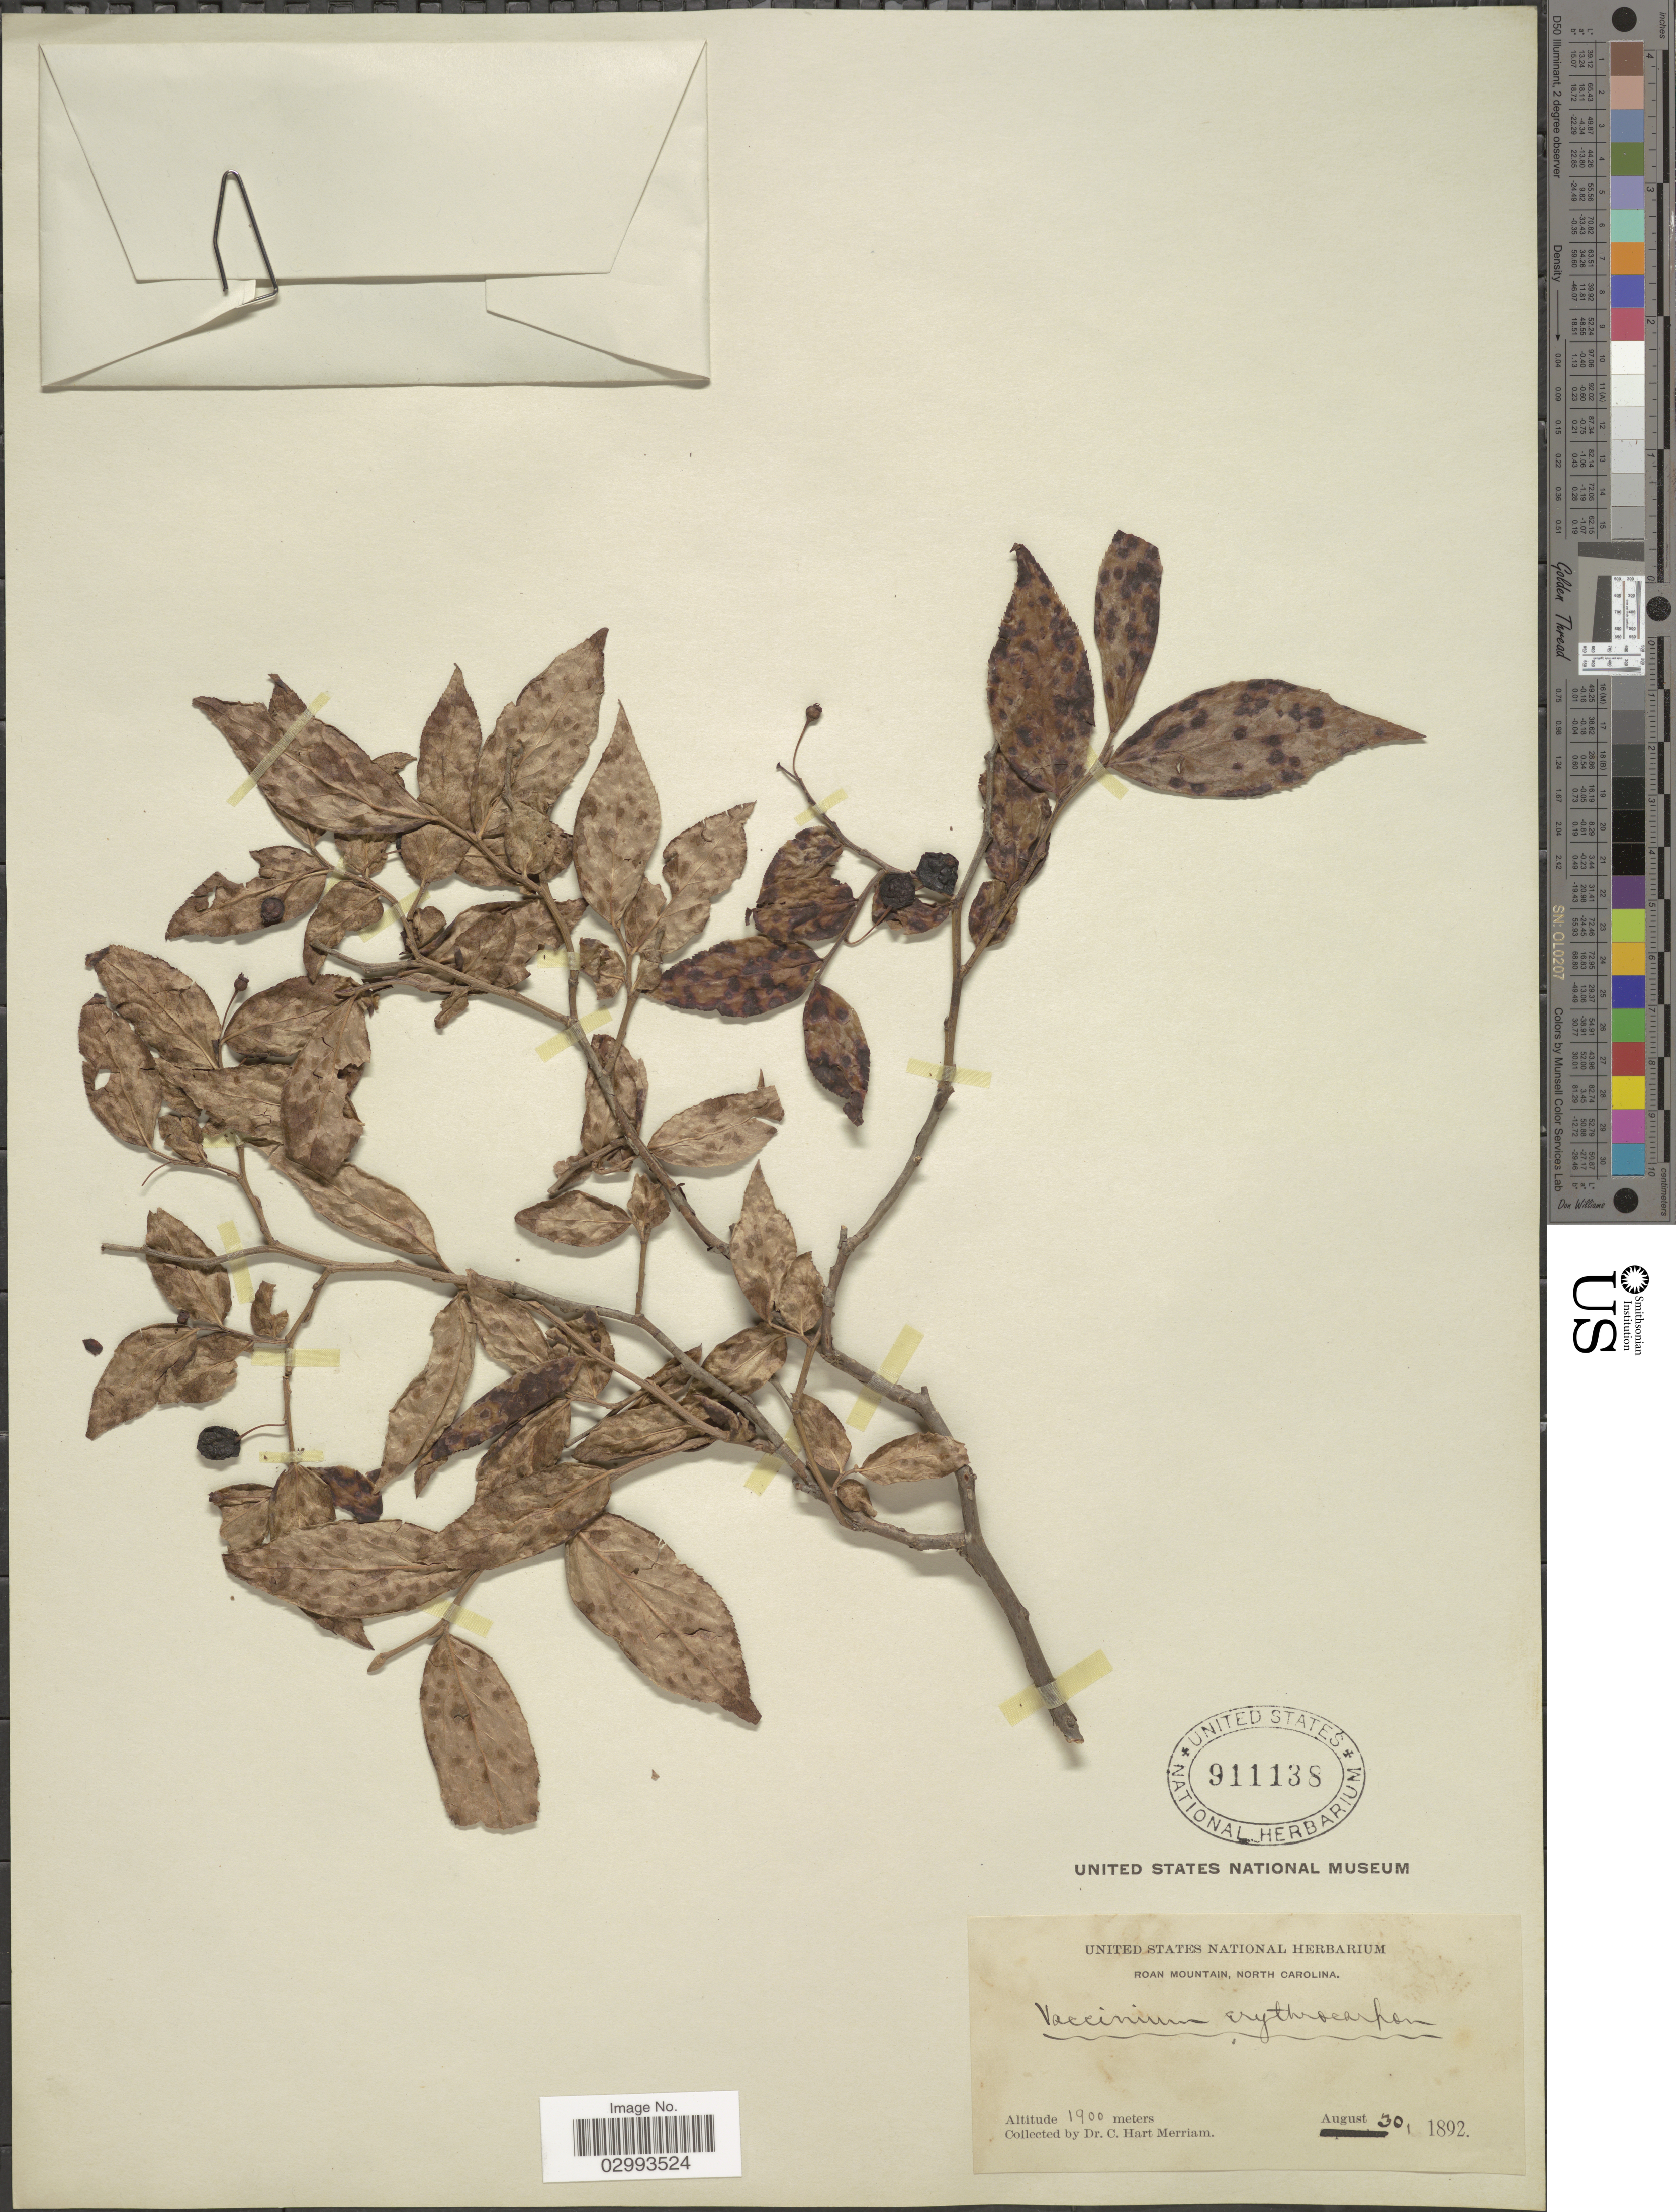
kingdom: Plantae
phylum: Tracheophyta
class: Magnoliopsida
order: Ericales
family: Ericaceae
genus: Hugeria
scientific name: Hugeria erythrocarpa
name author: (Michx.) Small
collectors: C. Merriam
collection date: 1892-08-30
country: United States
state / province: North Carolina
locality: Roan Mountain.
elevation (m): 1900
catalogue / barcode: US 911138